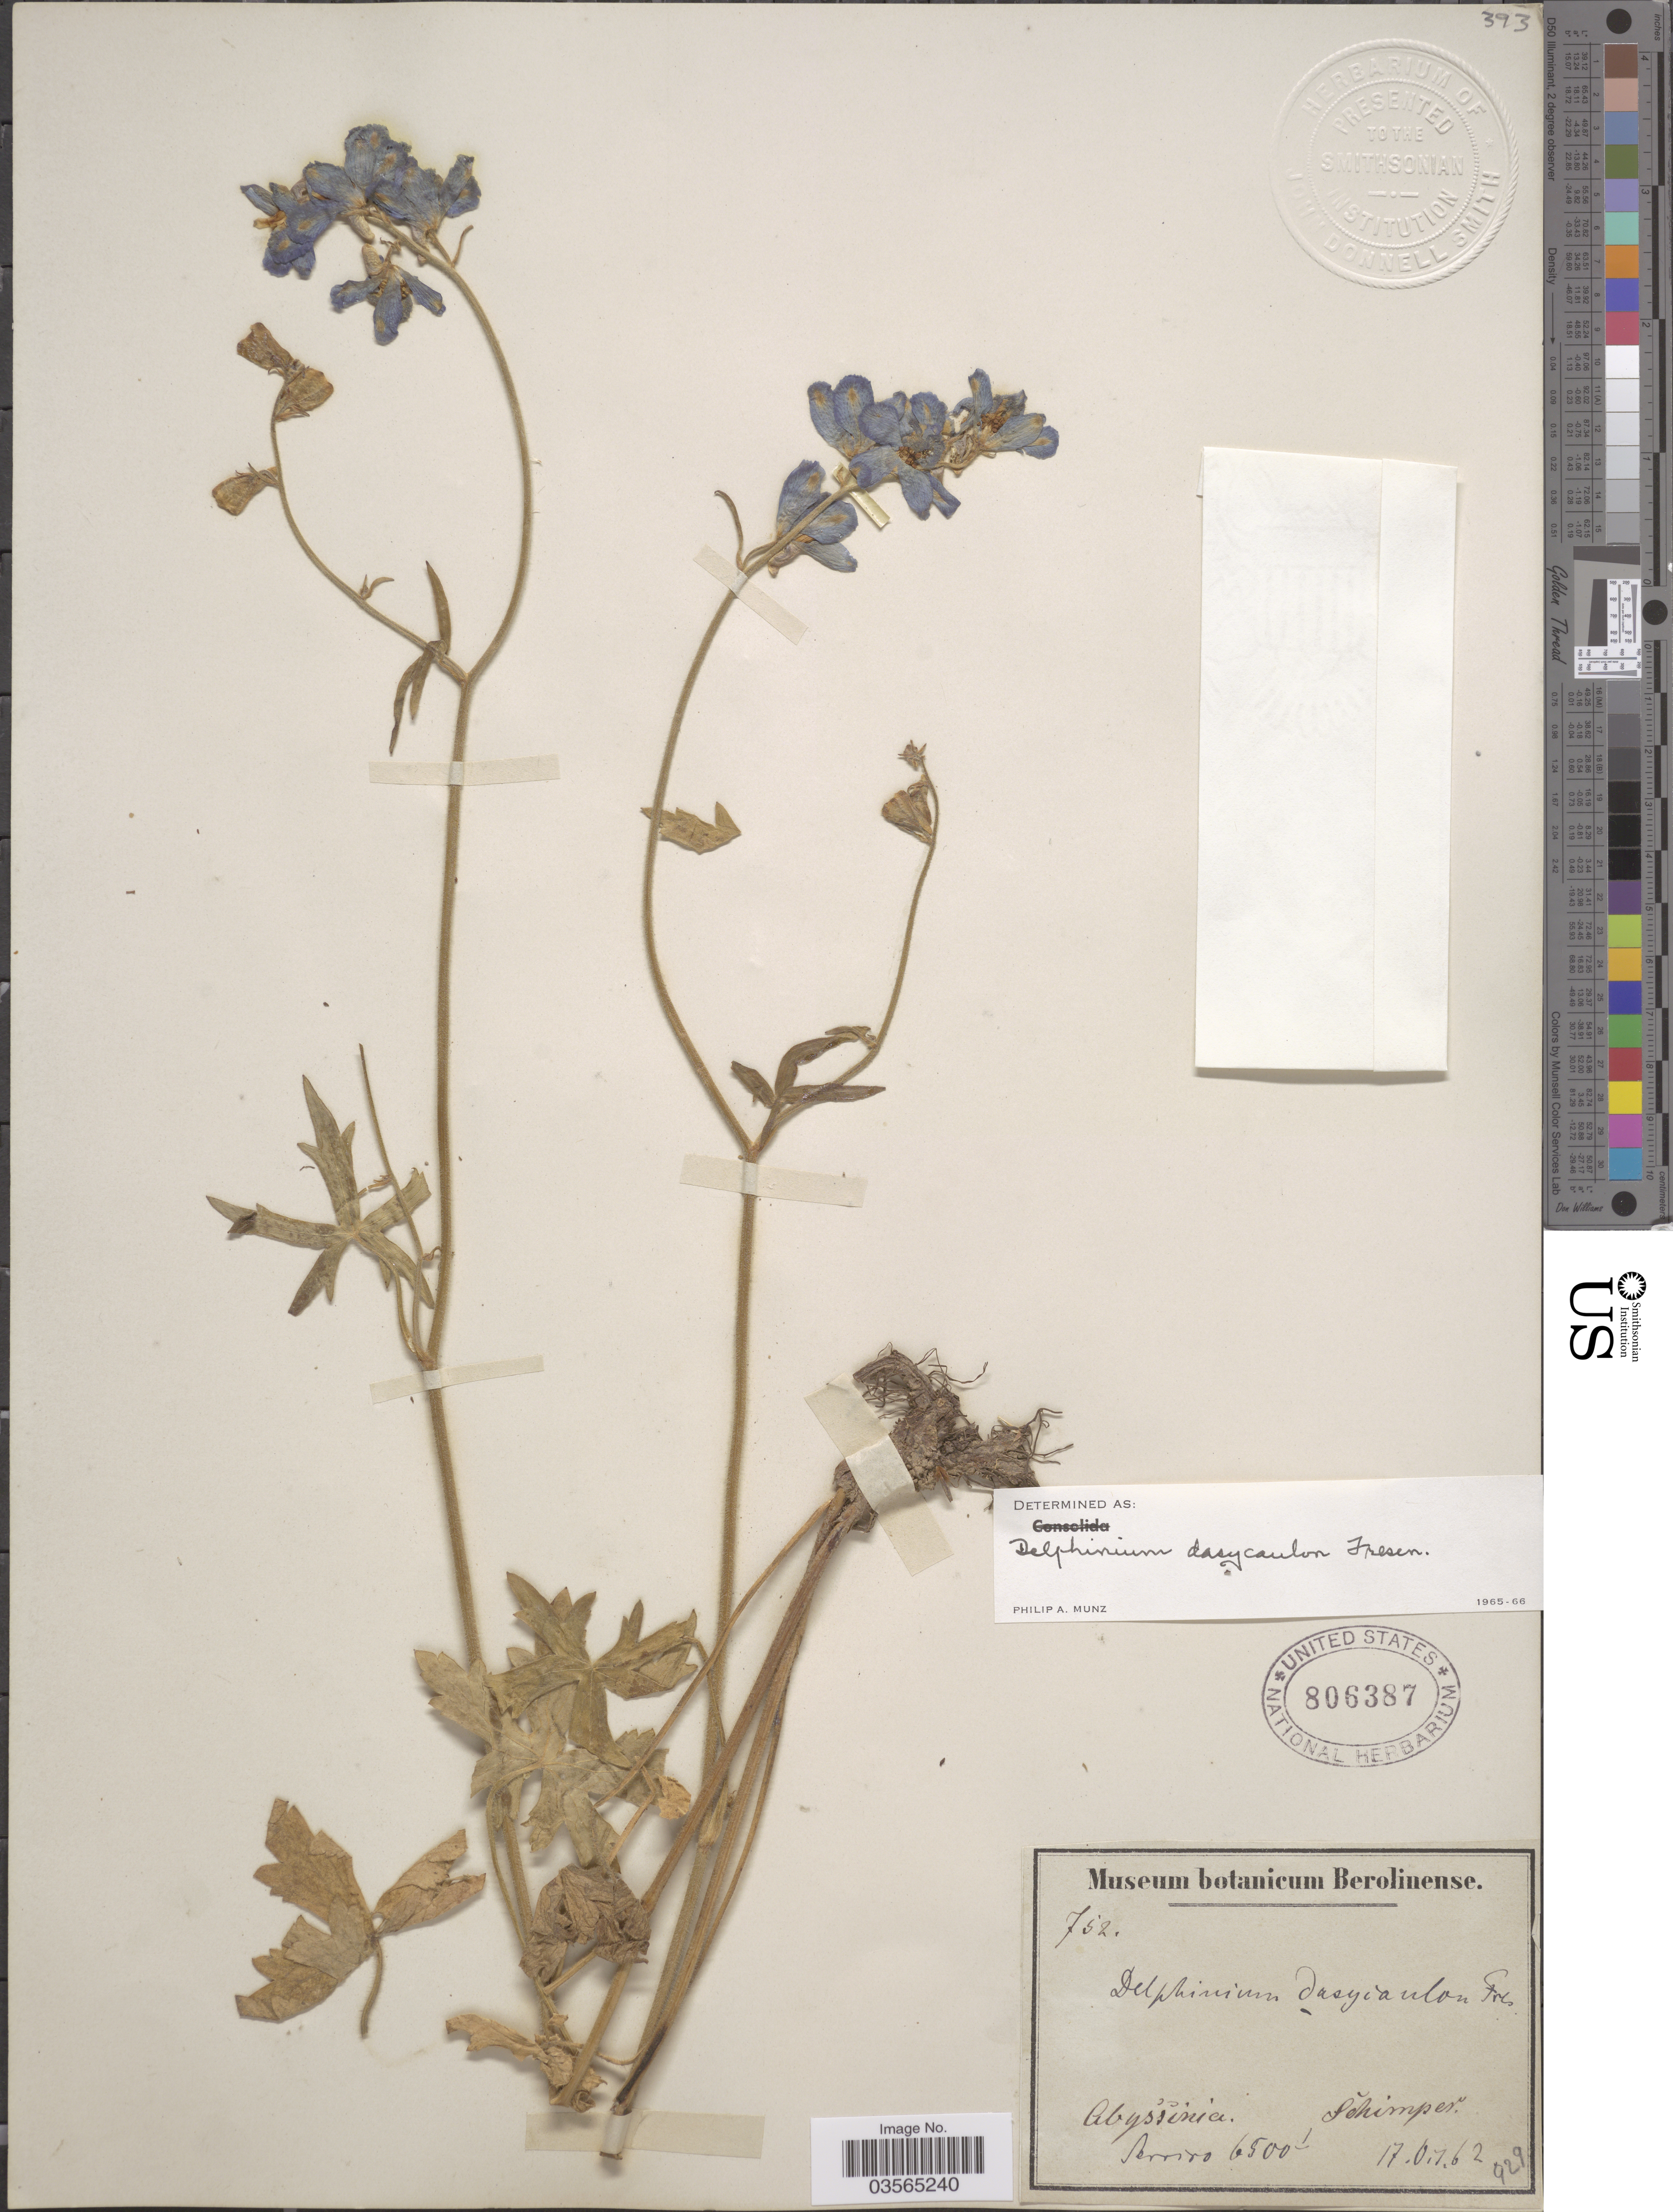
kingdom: Plantae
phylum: Tracheophyta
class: Magnoliopsida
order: Ranunculales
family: Ranunculaceae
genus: Delphinium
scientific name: Delphinium dasycaulon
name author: Fresen.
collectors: -. Schimper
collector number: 752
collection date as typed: Transcribed d/m/y: 17/6/62 to 17/7/62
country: Ethiopia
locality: Abyssinia. Serriro [interpreted].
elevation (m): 1981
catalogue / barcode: US 806387